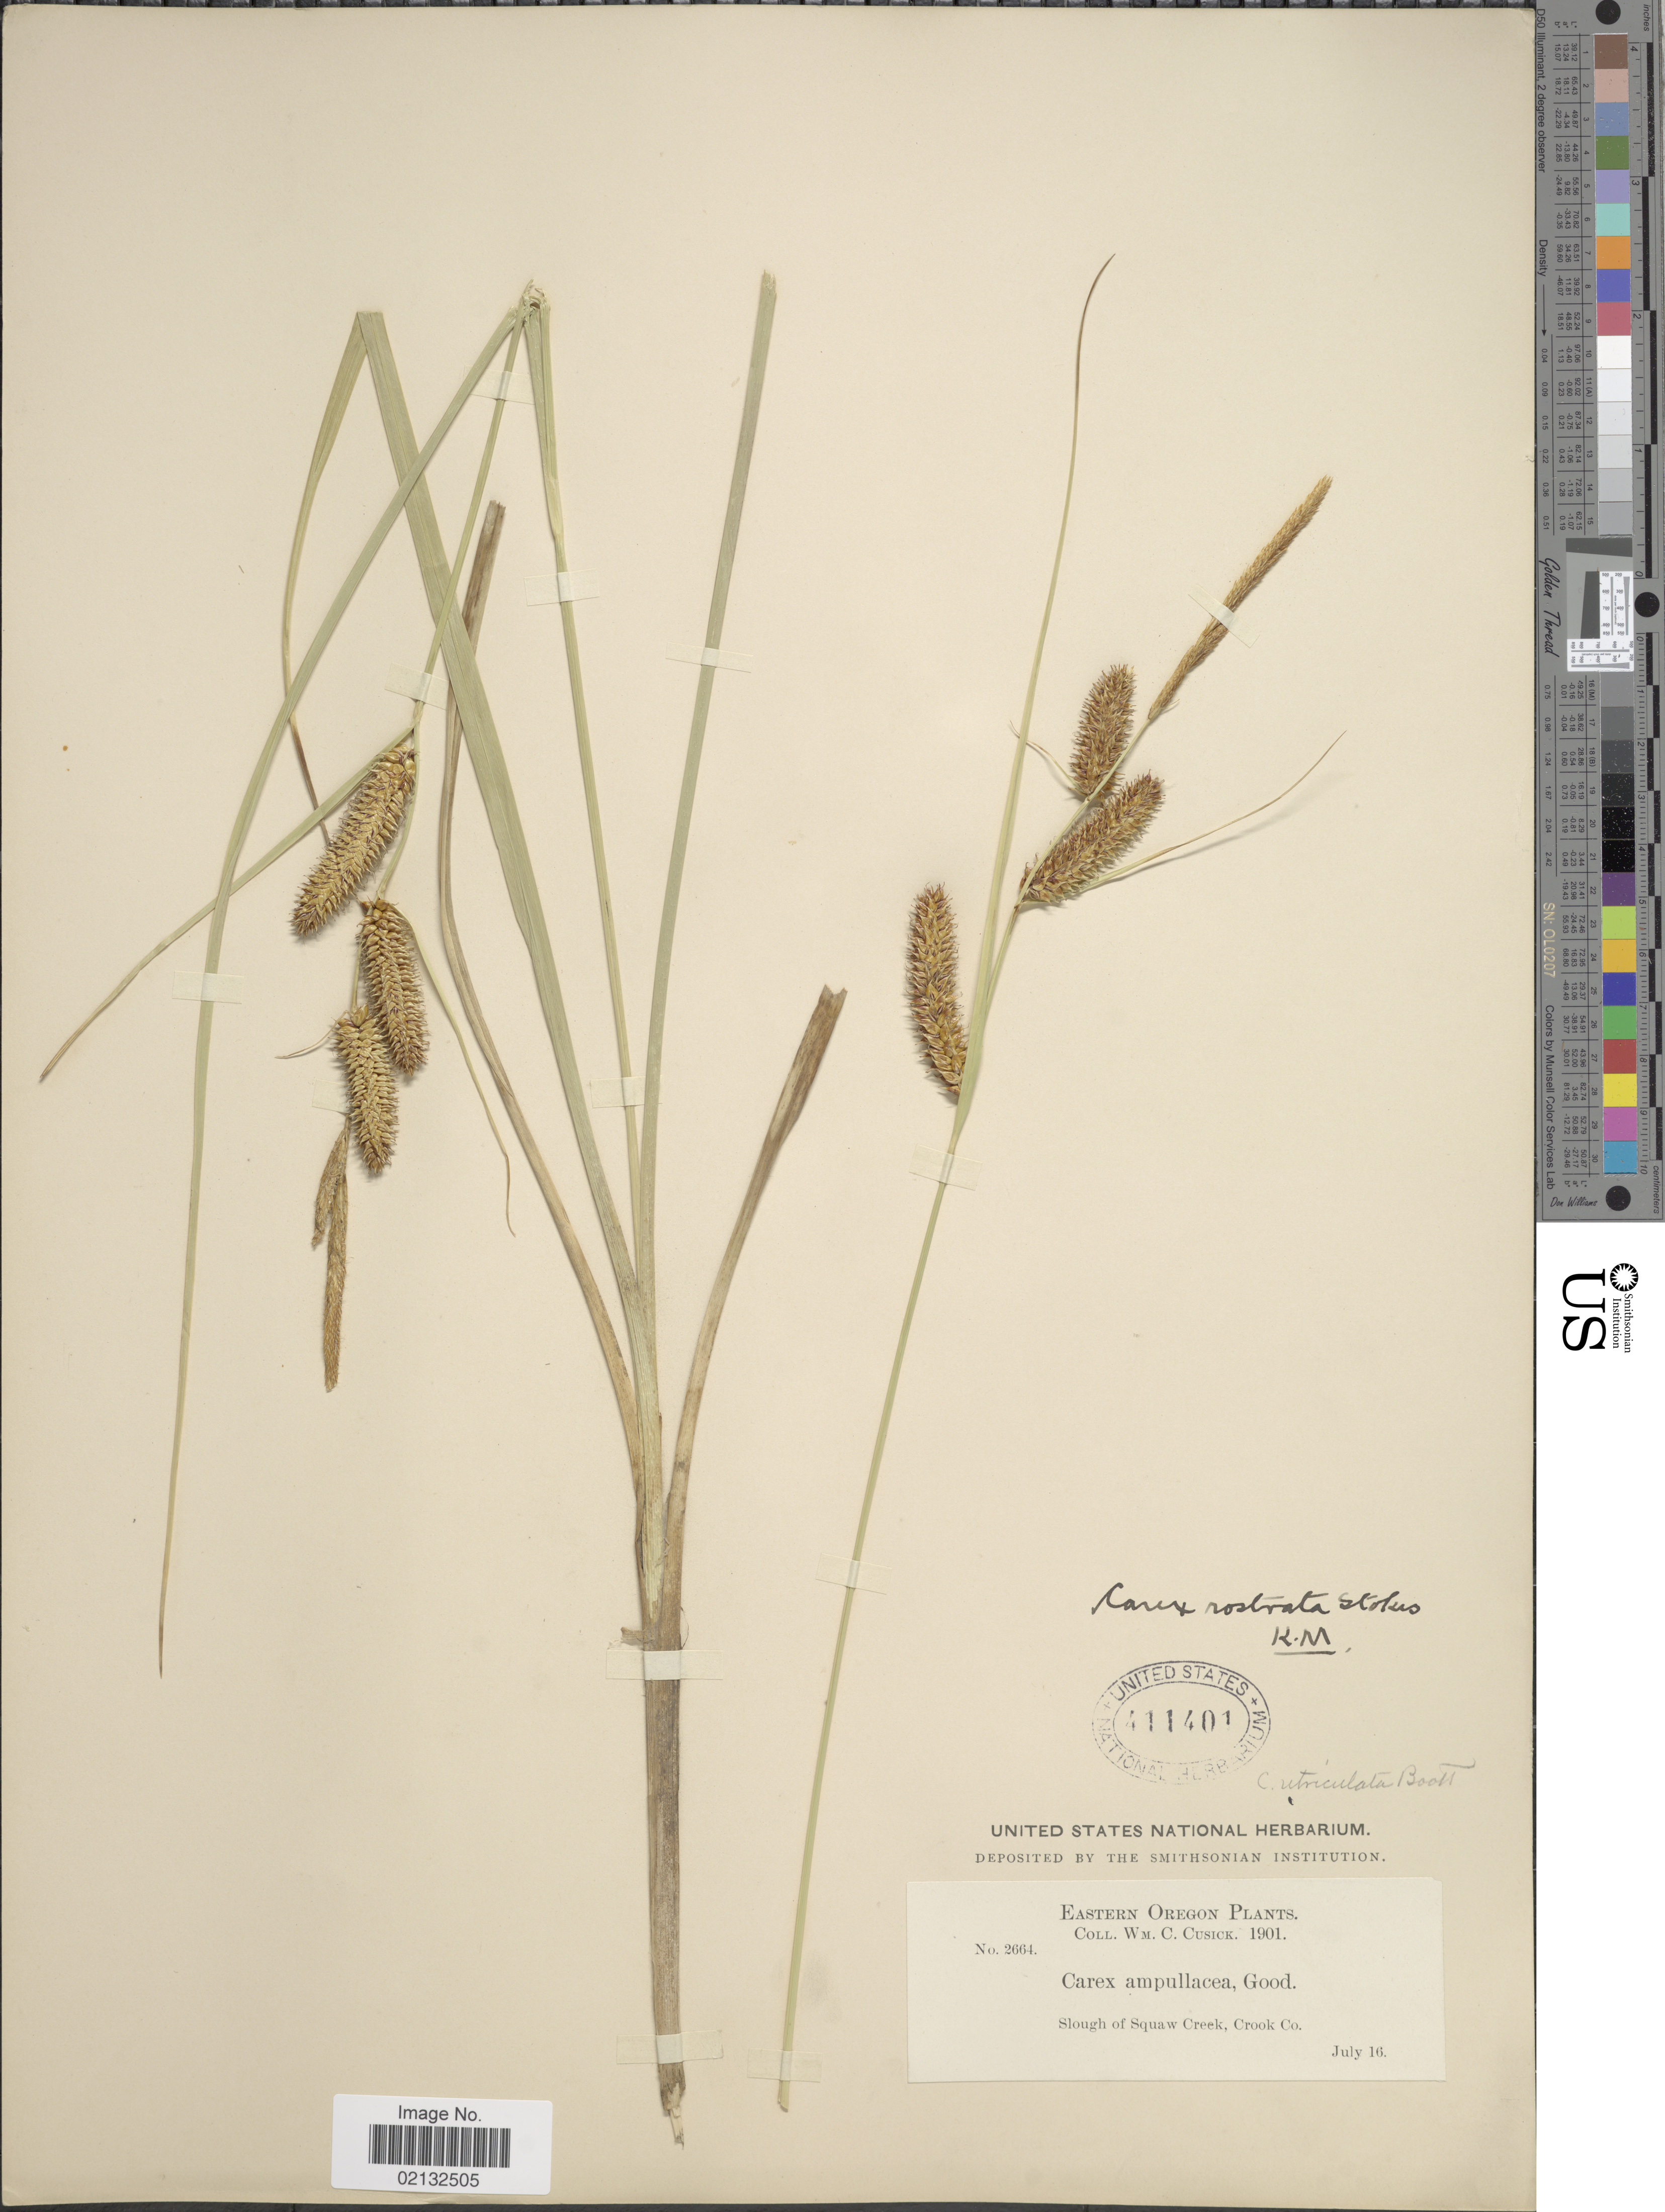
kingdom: Plantae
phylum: Tracheophyta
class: Liliopsida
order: Poales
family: Cyperaceae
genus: Carex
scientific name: Carex rostrata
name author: Stokes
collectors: W. C. Cusick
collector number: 2664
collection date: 1901-07-16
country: United States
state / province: Oregon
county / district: Crook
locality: Eastern Oregon. Slough of Squaw Creek, Crook Co.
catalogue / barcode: US 411401